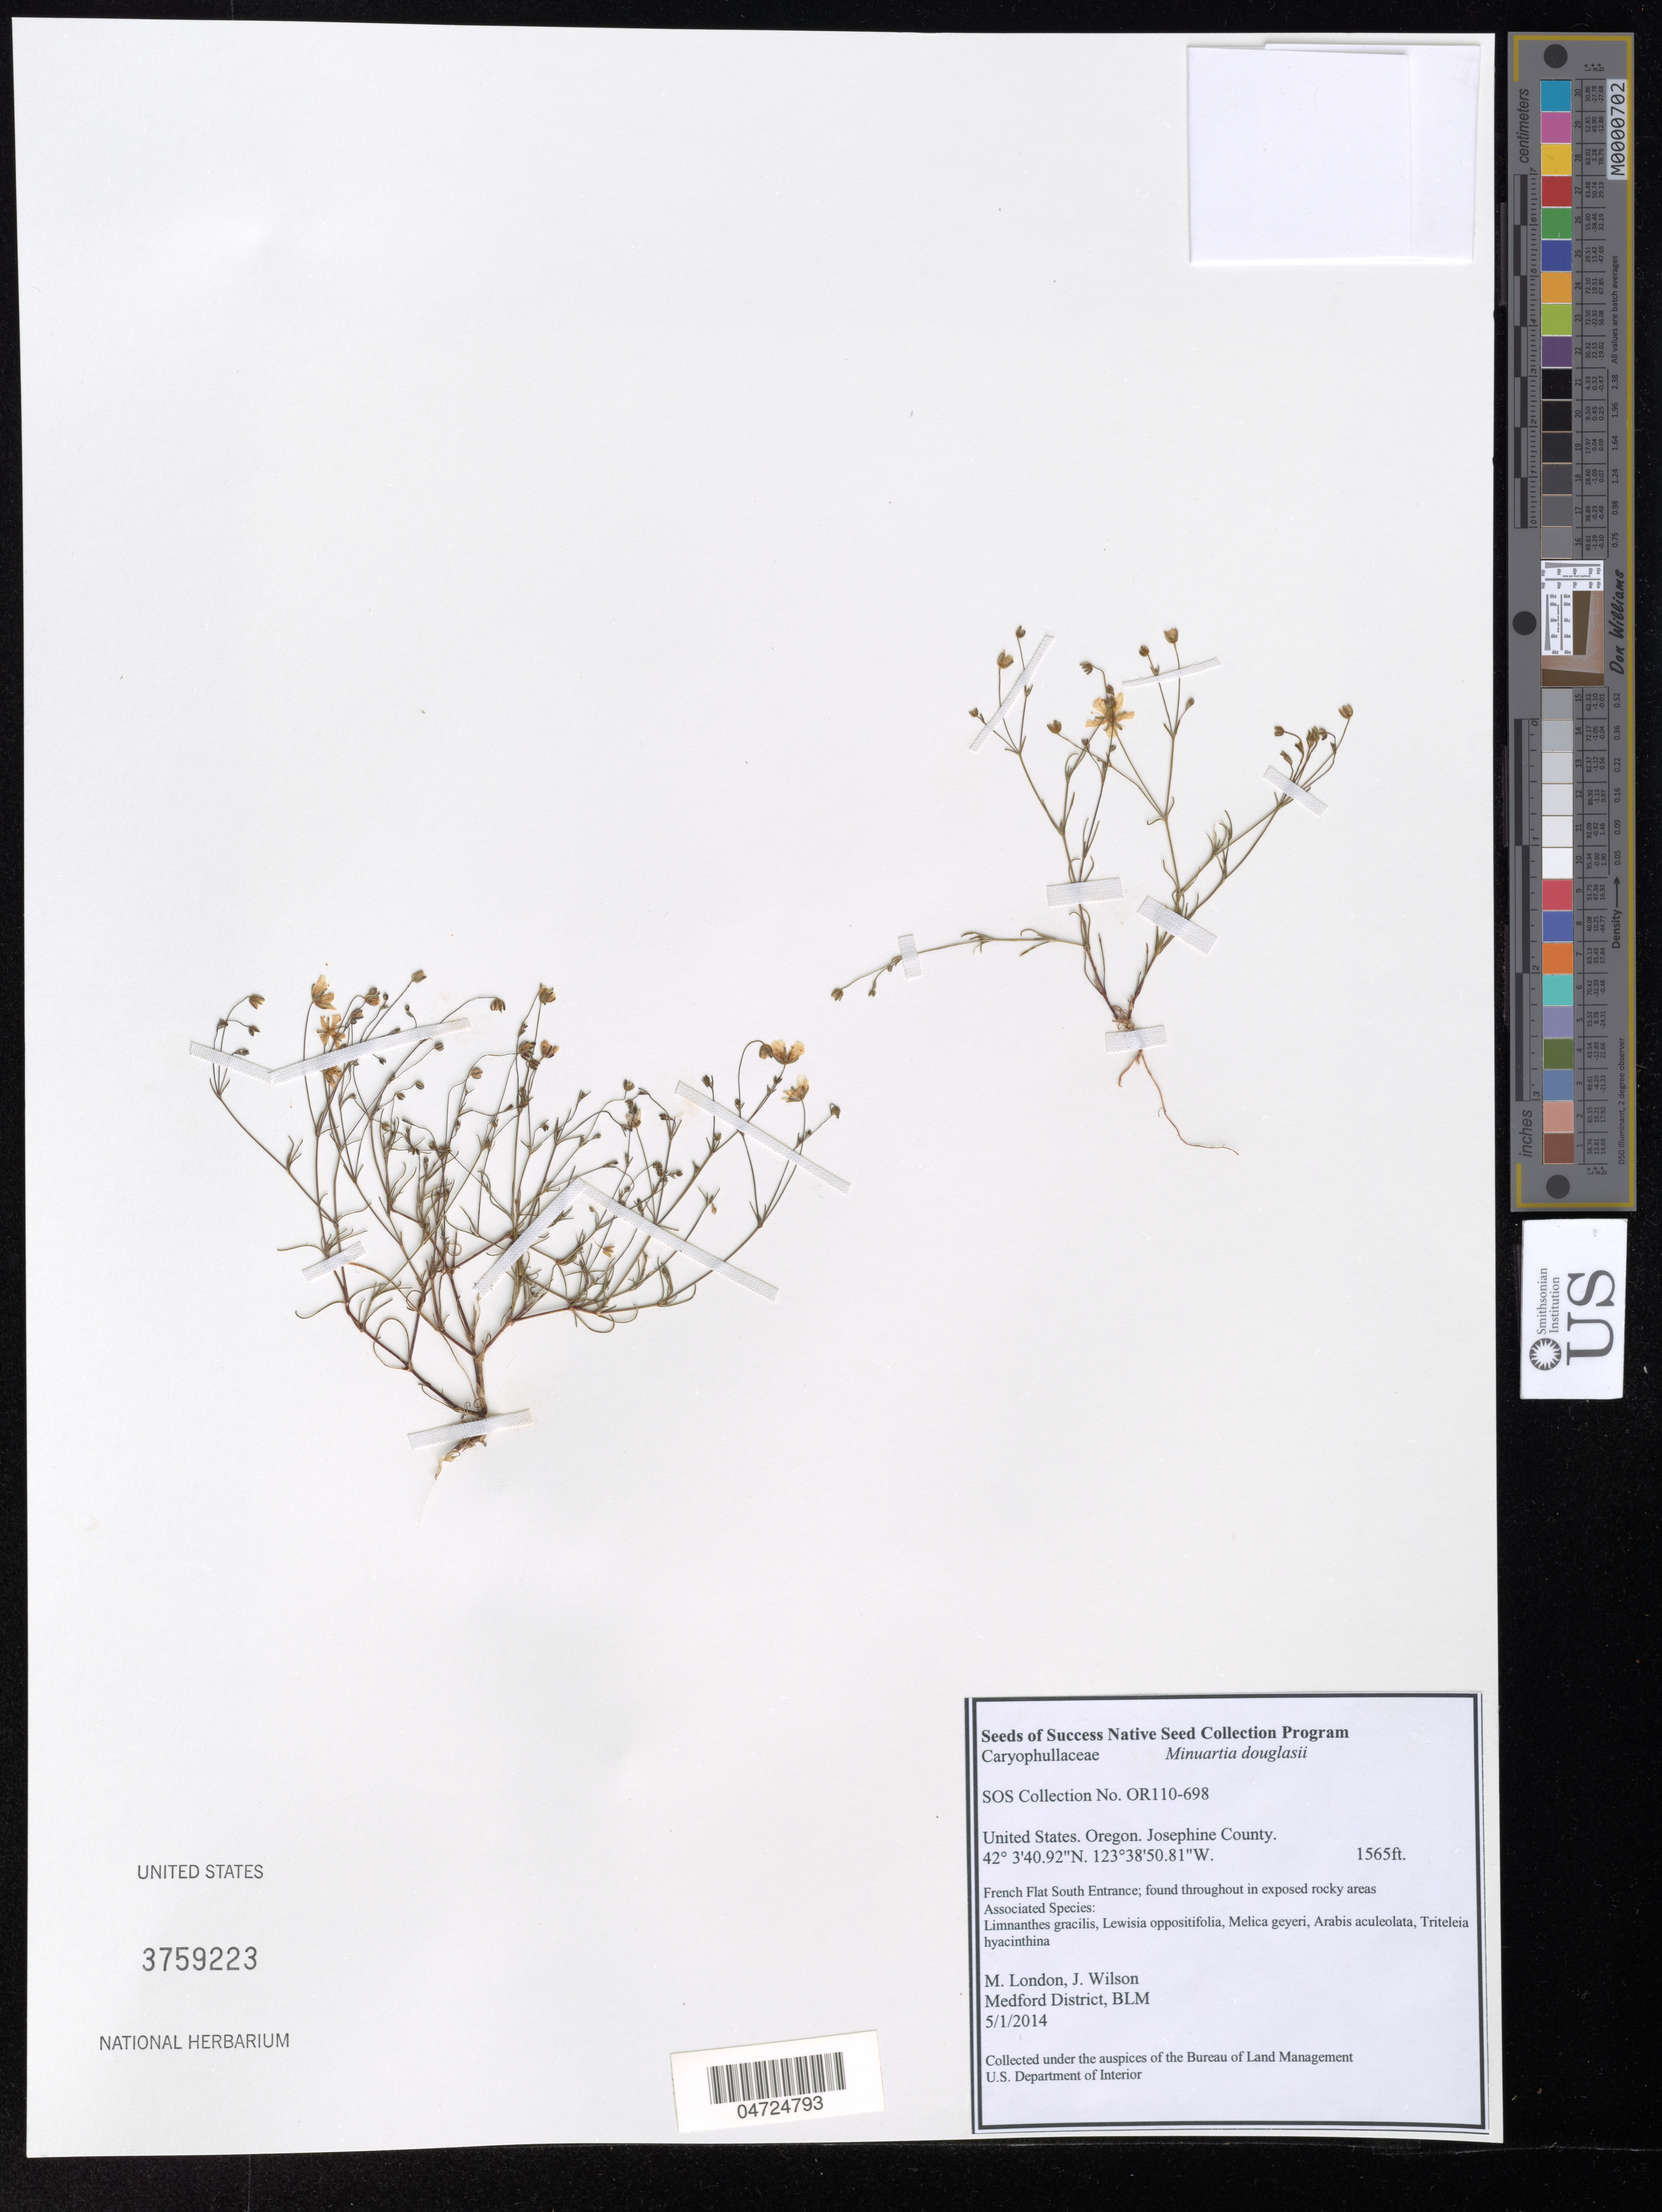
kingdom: Plantae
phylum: Tracheophyta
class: Magnoliopsida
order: Caryophyllales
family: Caryophyllaceae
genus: Minuartia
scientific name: Minuartia douglasii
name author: Mattf.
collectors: M. London & J. Wilson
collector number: OR110-698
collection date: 2014-05-01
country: United States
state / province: Oregon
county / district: Josephine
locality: Josephine County. French Flat South Entrance.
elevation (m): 477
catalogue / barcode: US 3759223